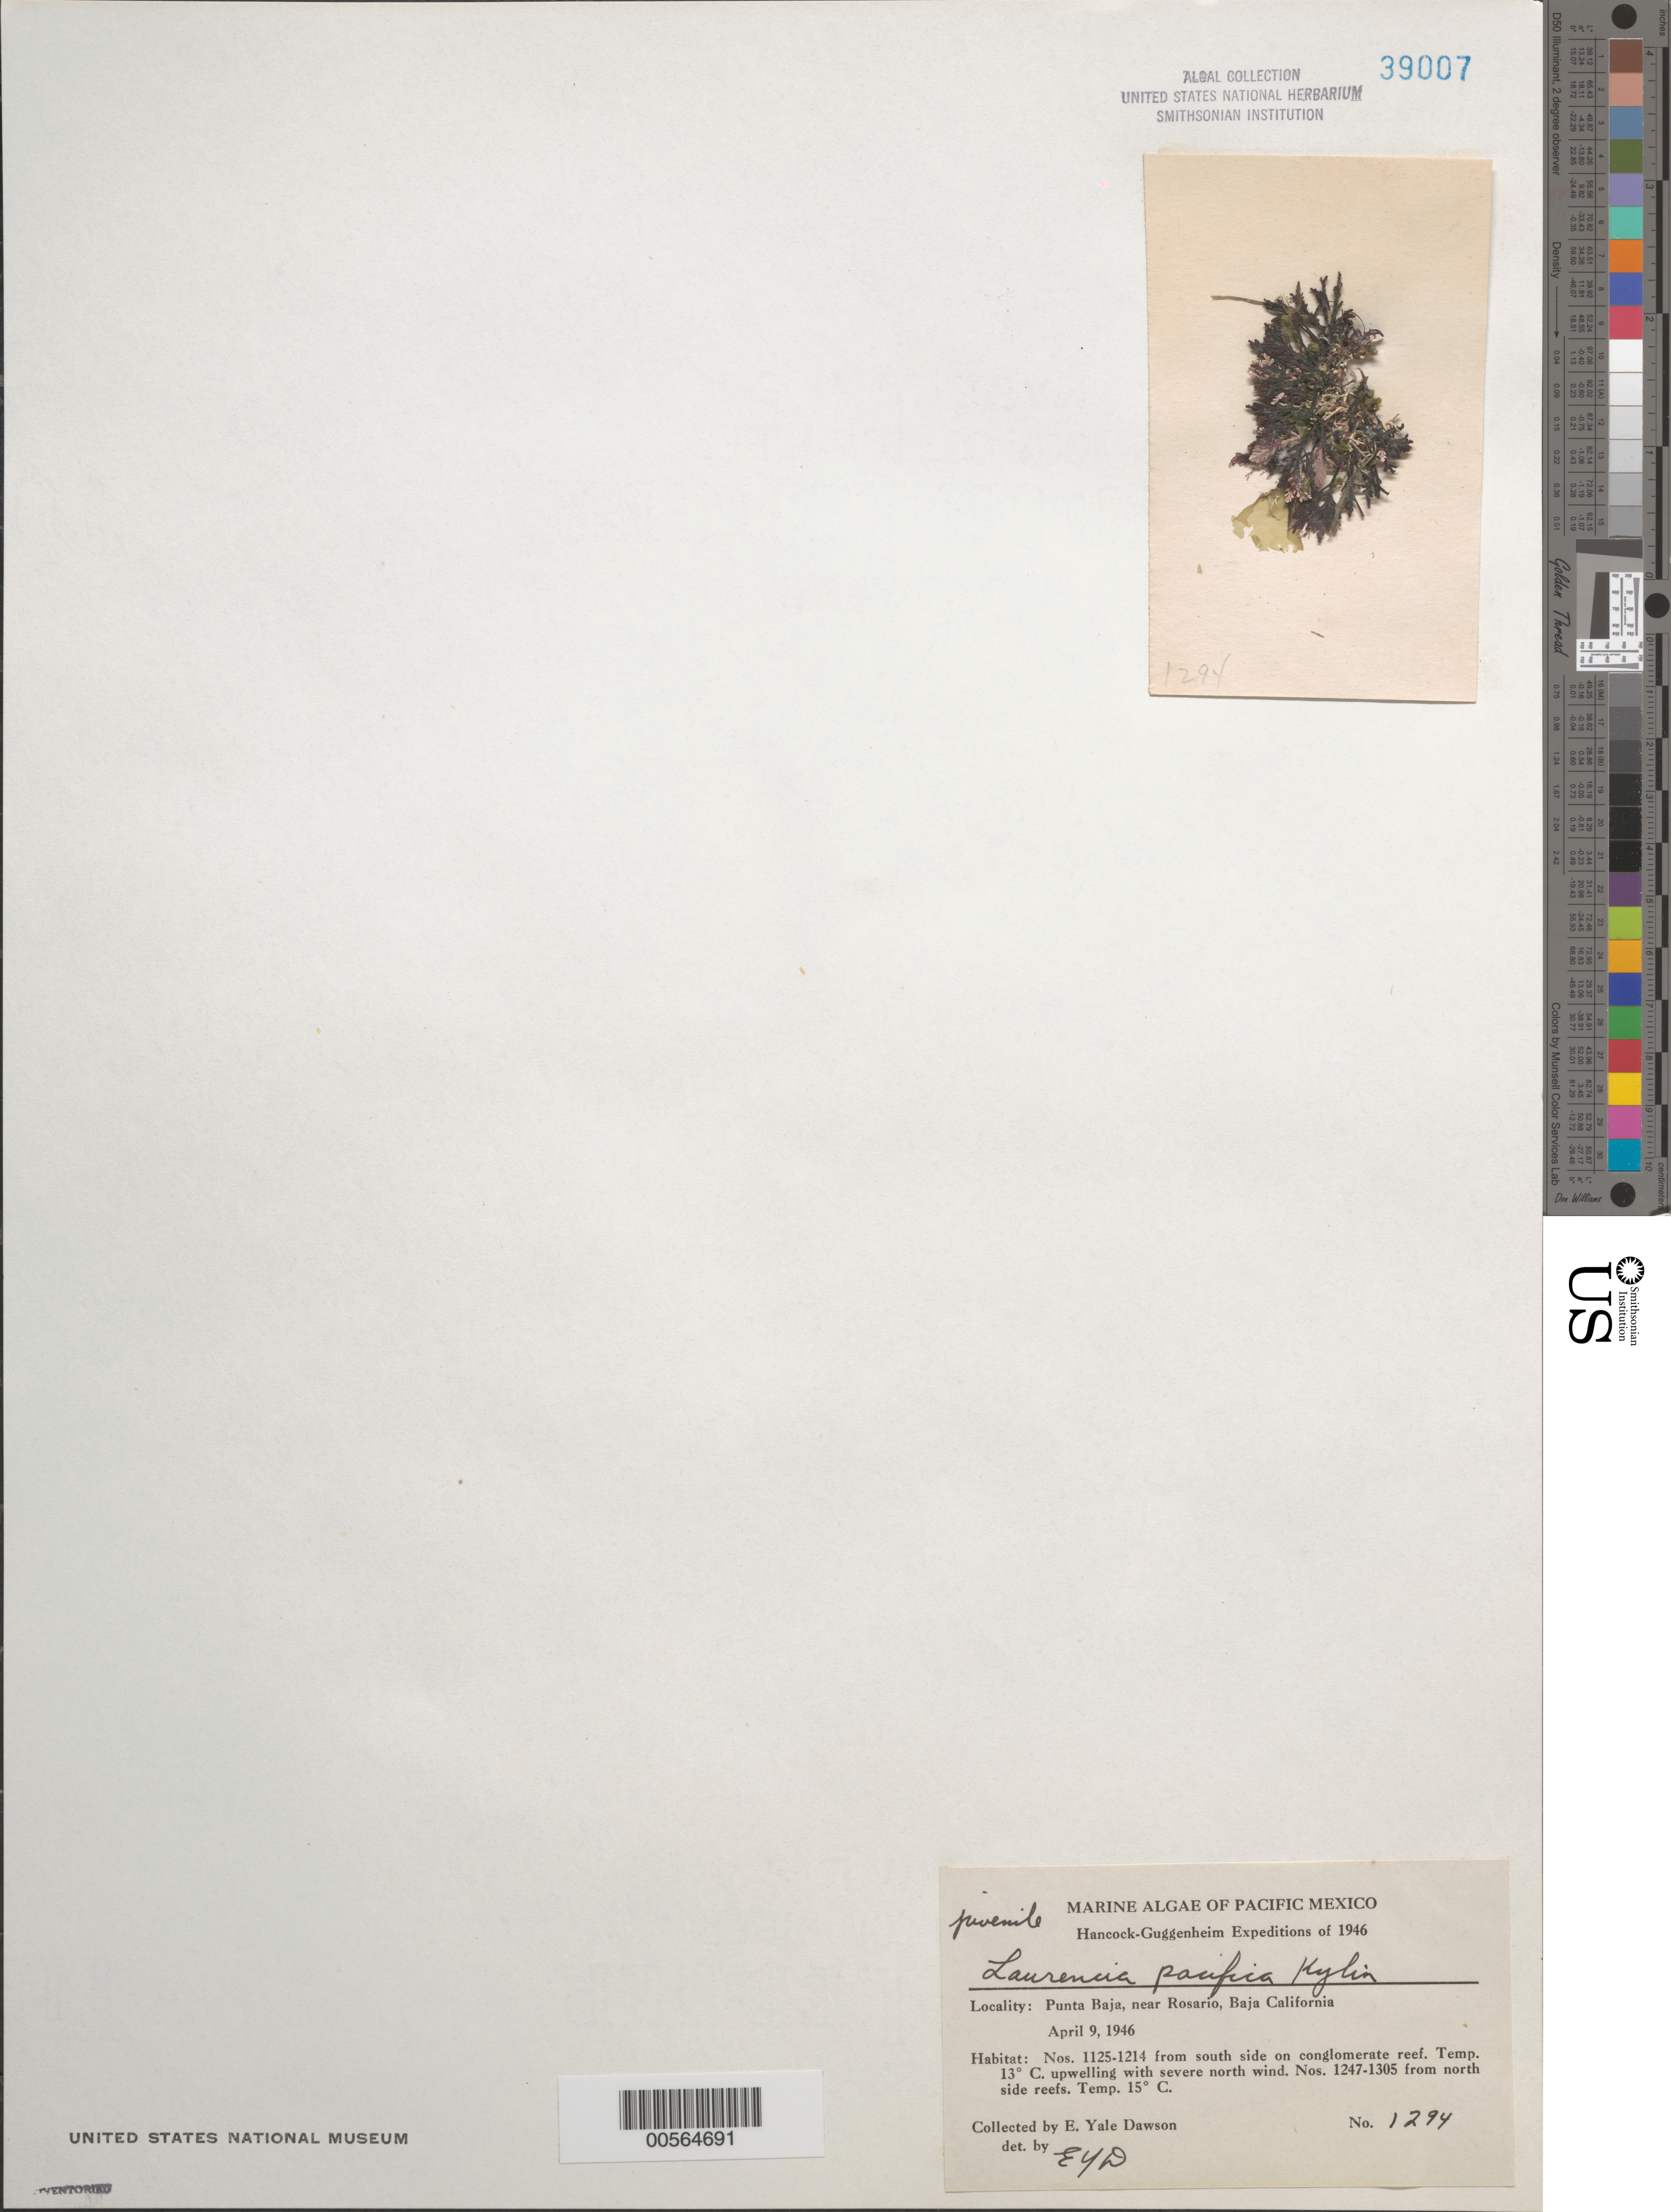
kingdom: Plantae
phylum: Rhodophyta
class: Florideophyceae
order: Ceramiales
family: Rhodomelaceae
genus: Laurencia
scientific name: Laurencia pacifica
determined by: Dawson, E. Y.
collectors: E. Y. Dawson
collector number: EYD 1294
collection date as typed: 09 Apr 1946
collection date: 1946-04-09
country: Mexico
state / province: Baja California Norte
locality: Punta Baja, near Rosario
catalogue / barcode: US 39007